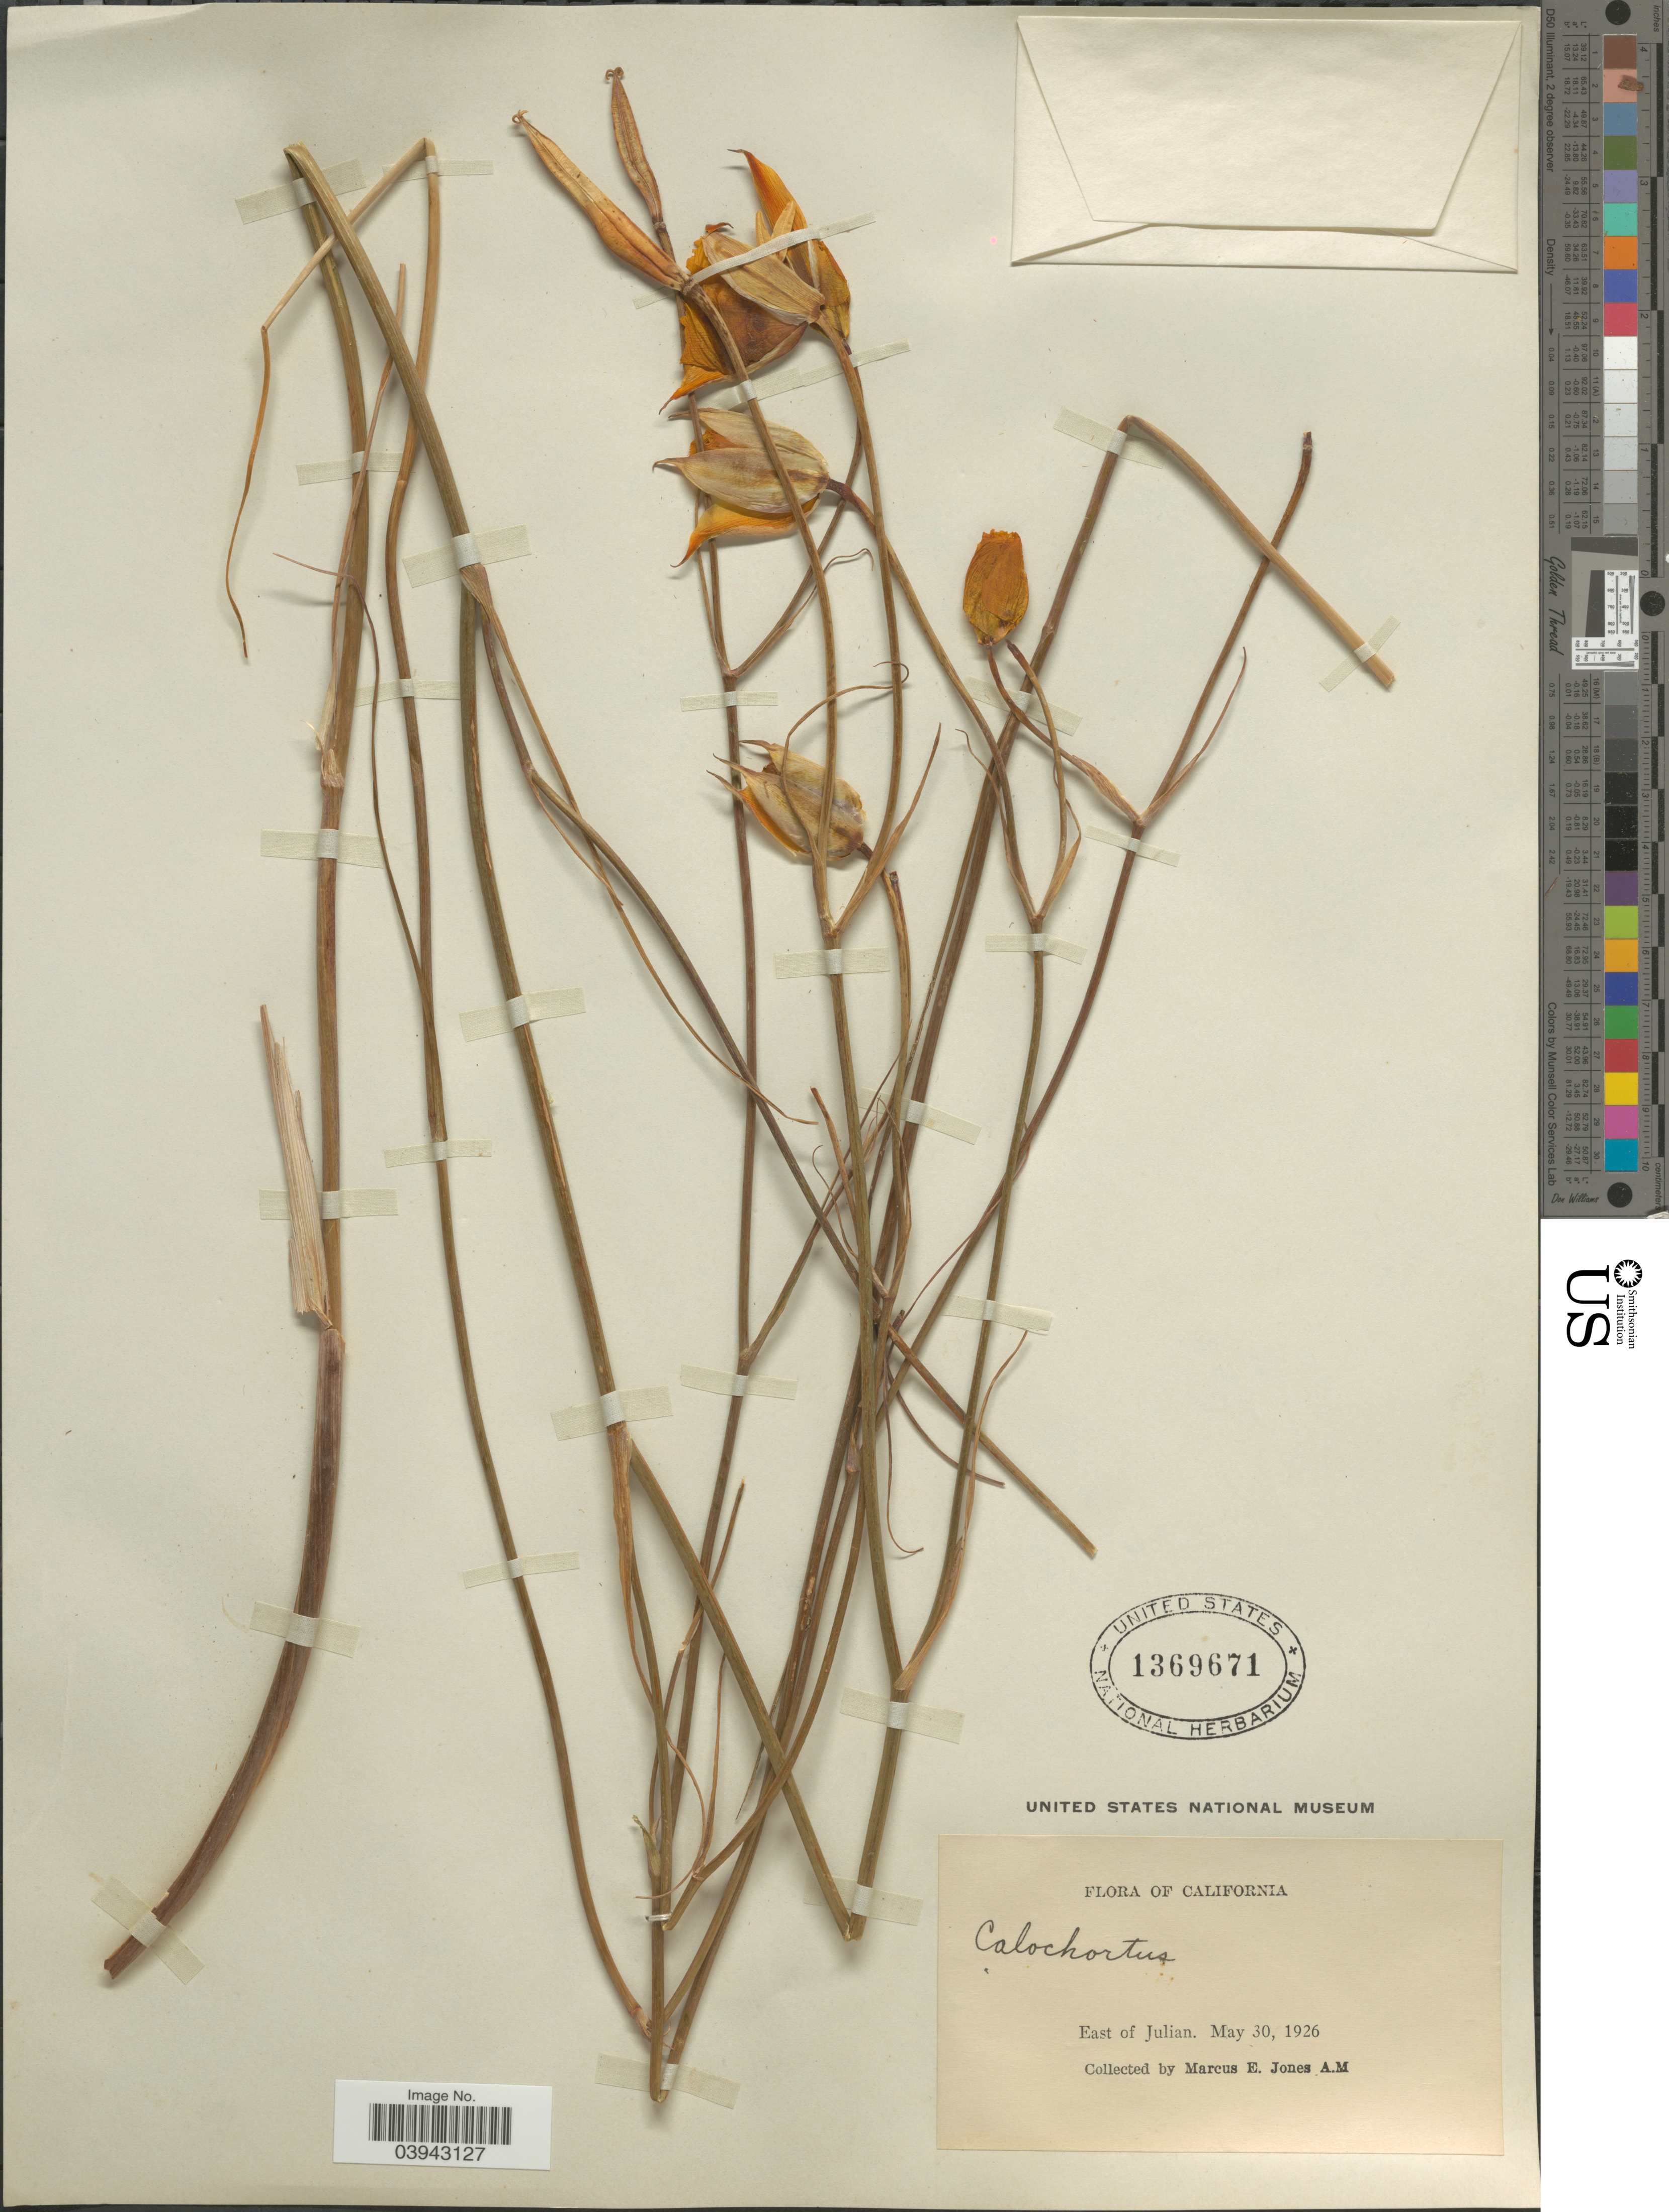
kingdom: Plantae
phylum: Tracheophyta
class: Liliopsida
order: Liliales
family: Liliaceae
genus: Calochortus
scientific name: Calochortus sp.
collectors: M. E. Jones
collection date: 1926-05-30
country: United States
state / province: California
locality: East of Julian.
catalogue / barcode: US 1369671